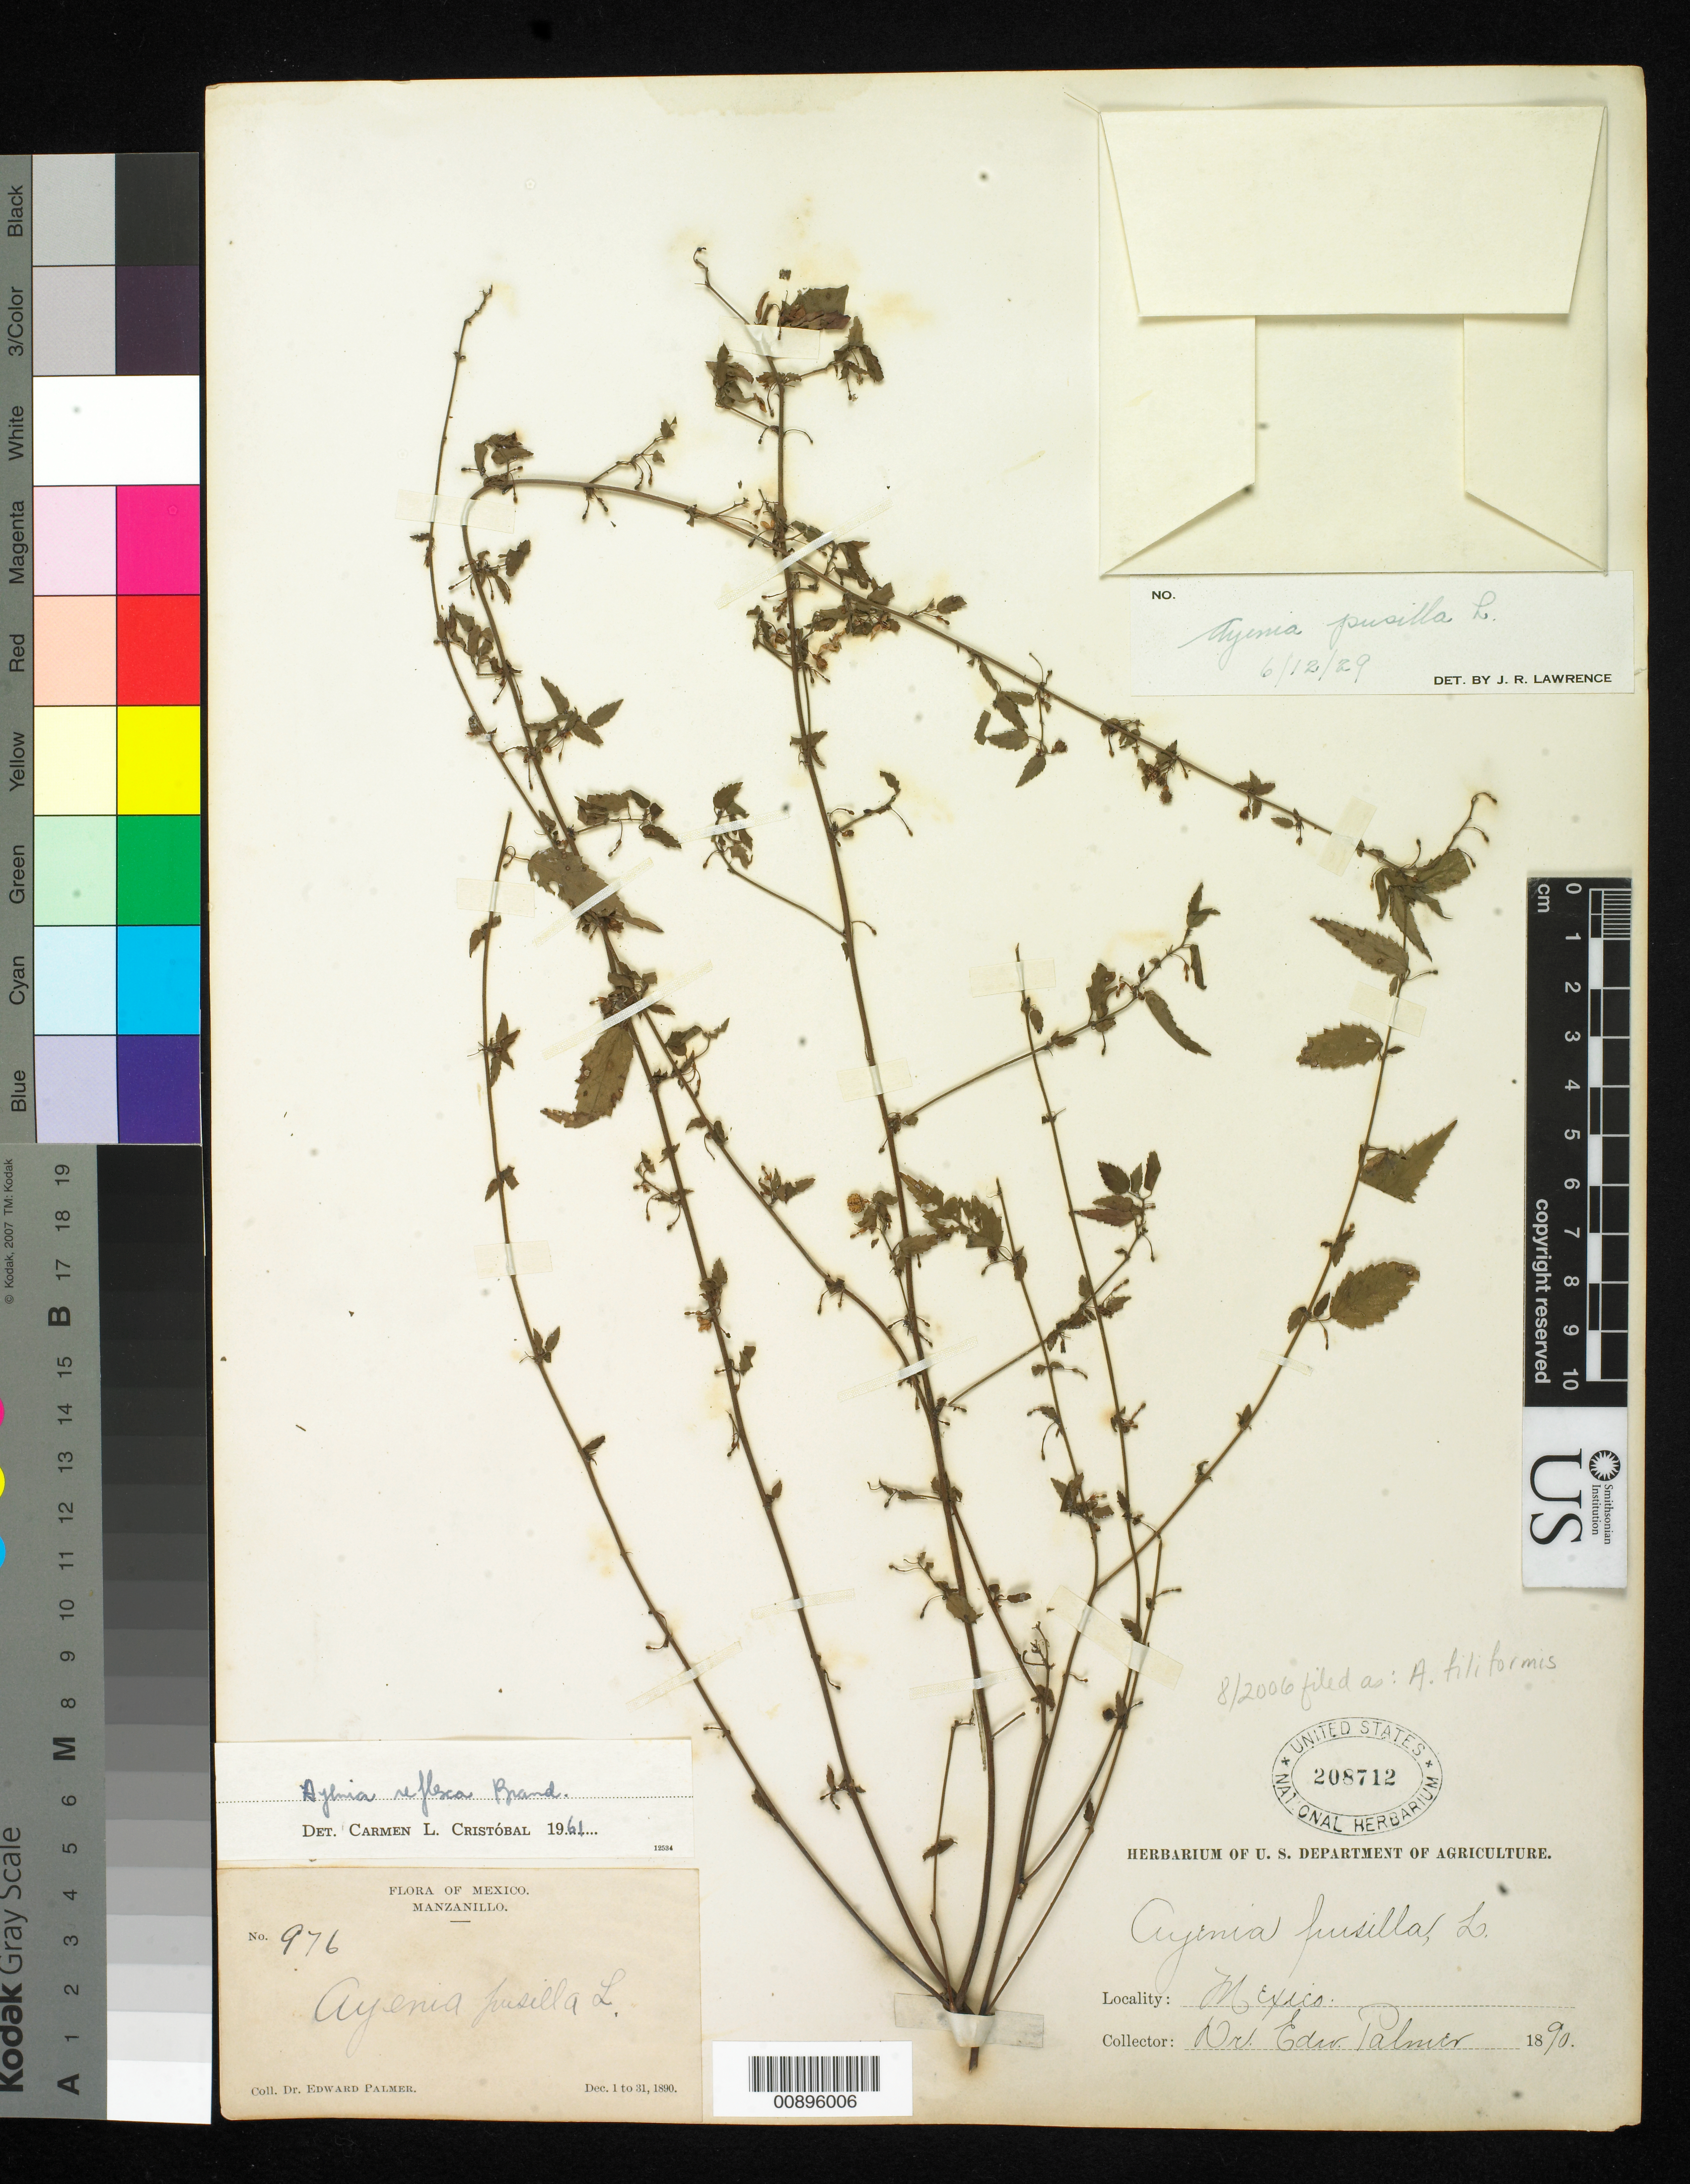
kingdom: Plantae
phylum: Tracheophyta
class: Magnoliopsida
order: Malvales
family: Malvaceae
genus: Ayenia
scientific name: Ayenia filiformis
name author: S. Watson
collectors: E. Palmer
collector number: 976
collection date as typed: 01 Dec 1890 to 31 Dec 1890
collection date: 1890-12-01/1890-12-31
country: Mexico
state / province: Colima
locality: Manzanillo, Colima.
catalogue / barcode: US 208712